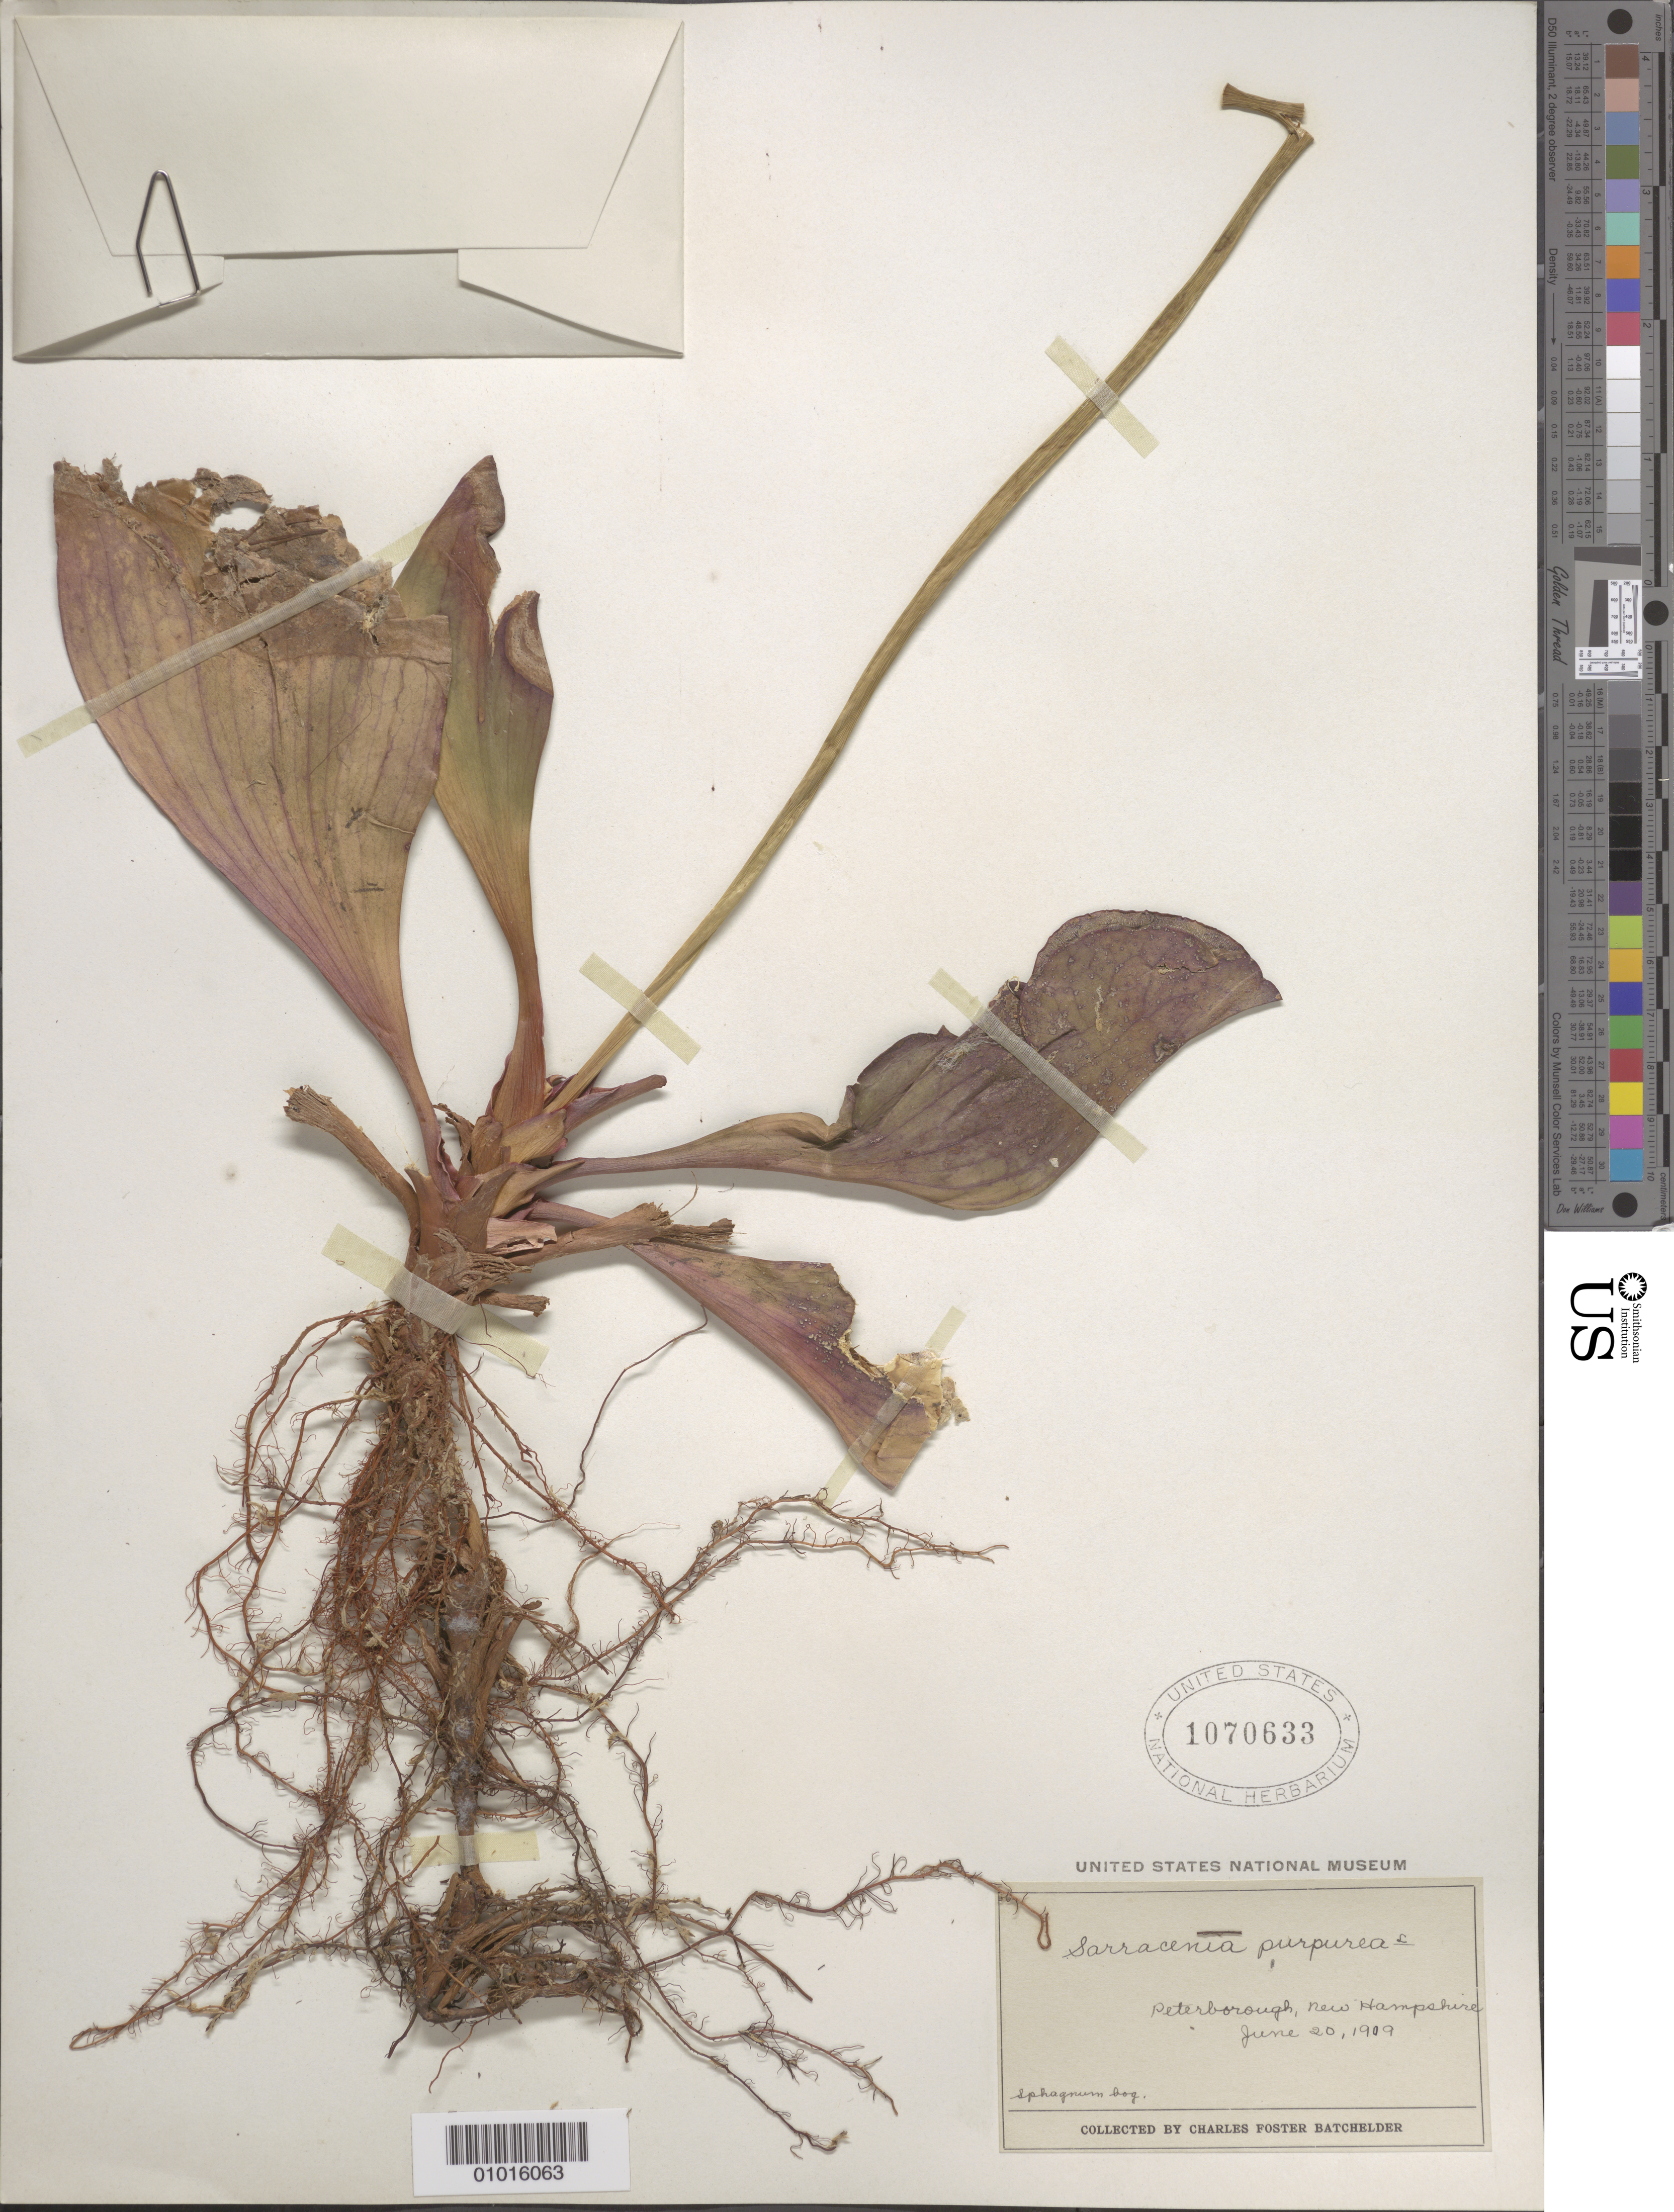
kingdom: Plantae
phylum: Tracheophyta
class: Magnoliopsida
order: Ericales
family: Sarraceniaceae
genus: Sarracenia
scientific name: Sarracenia purpurea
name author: L.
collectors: C. Batchelder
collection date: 1909-06-20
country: United States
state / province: New Hampshire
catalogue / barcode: US 1070633